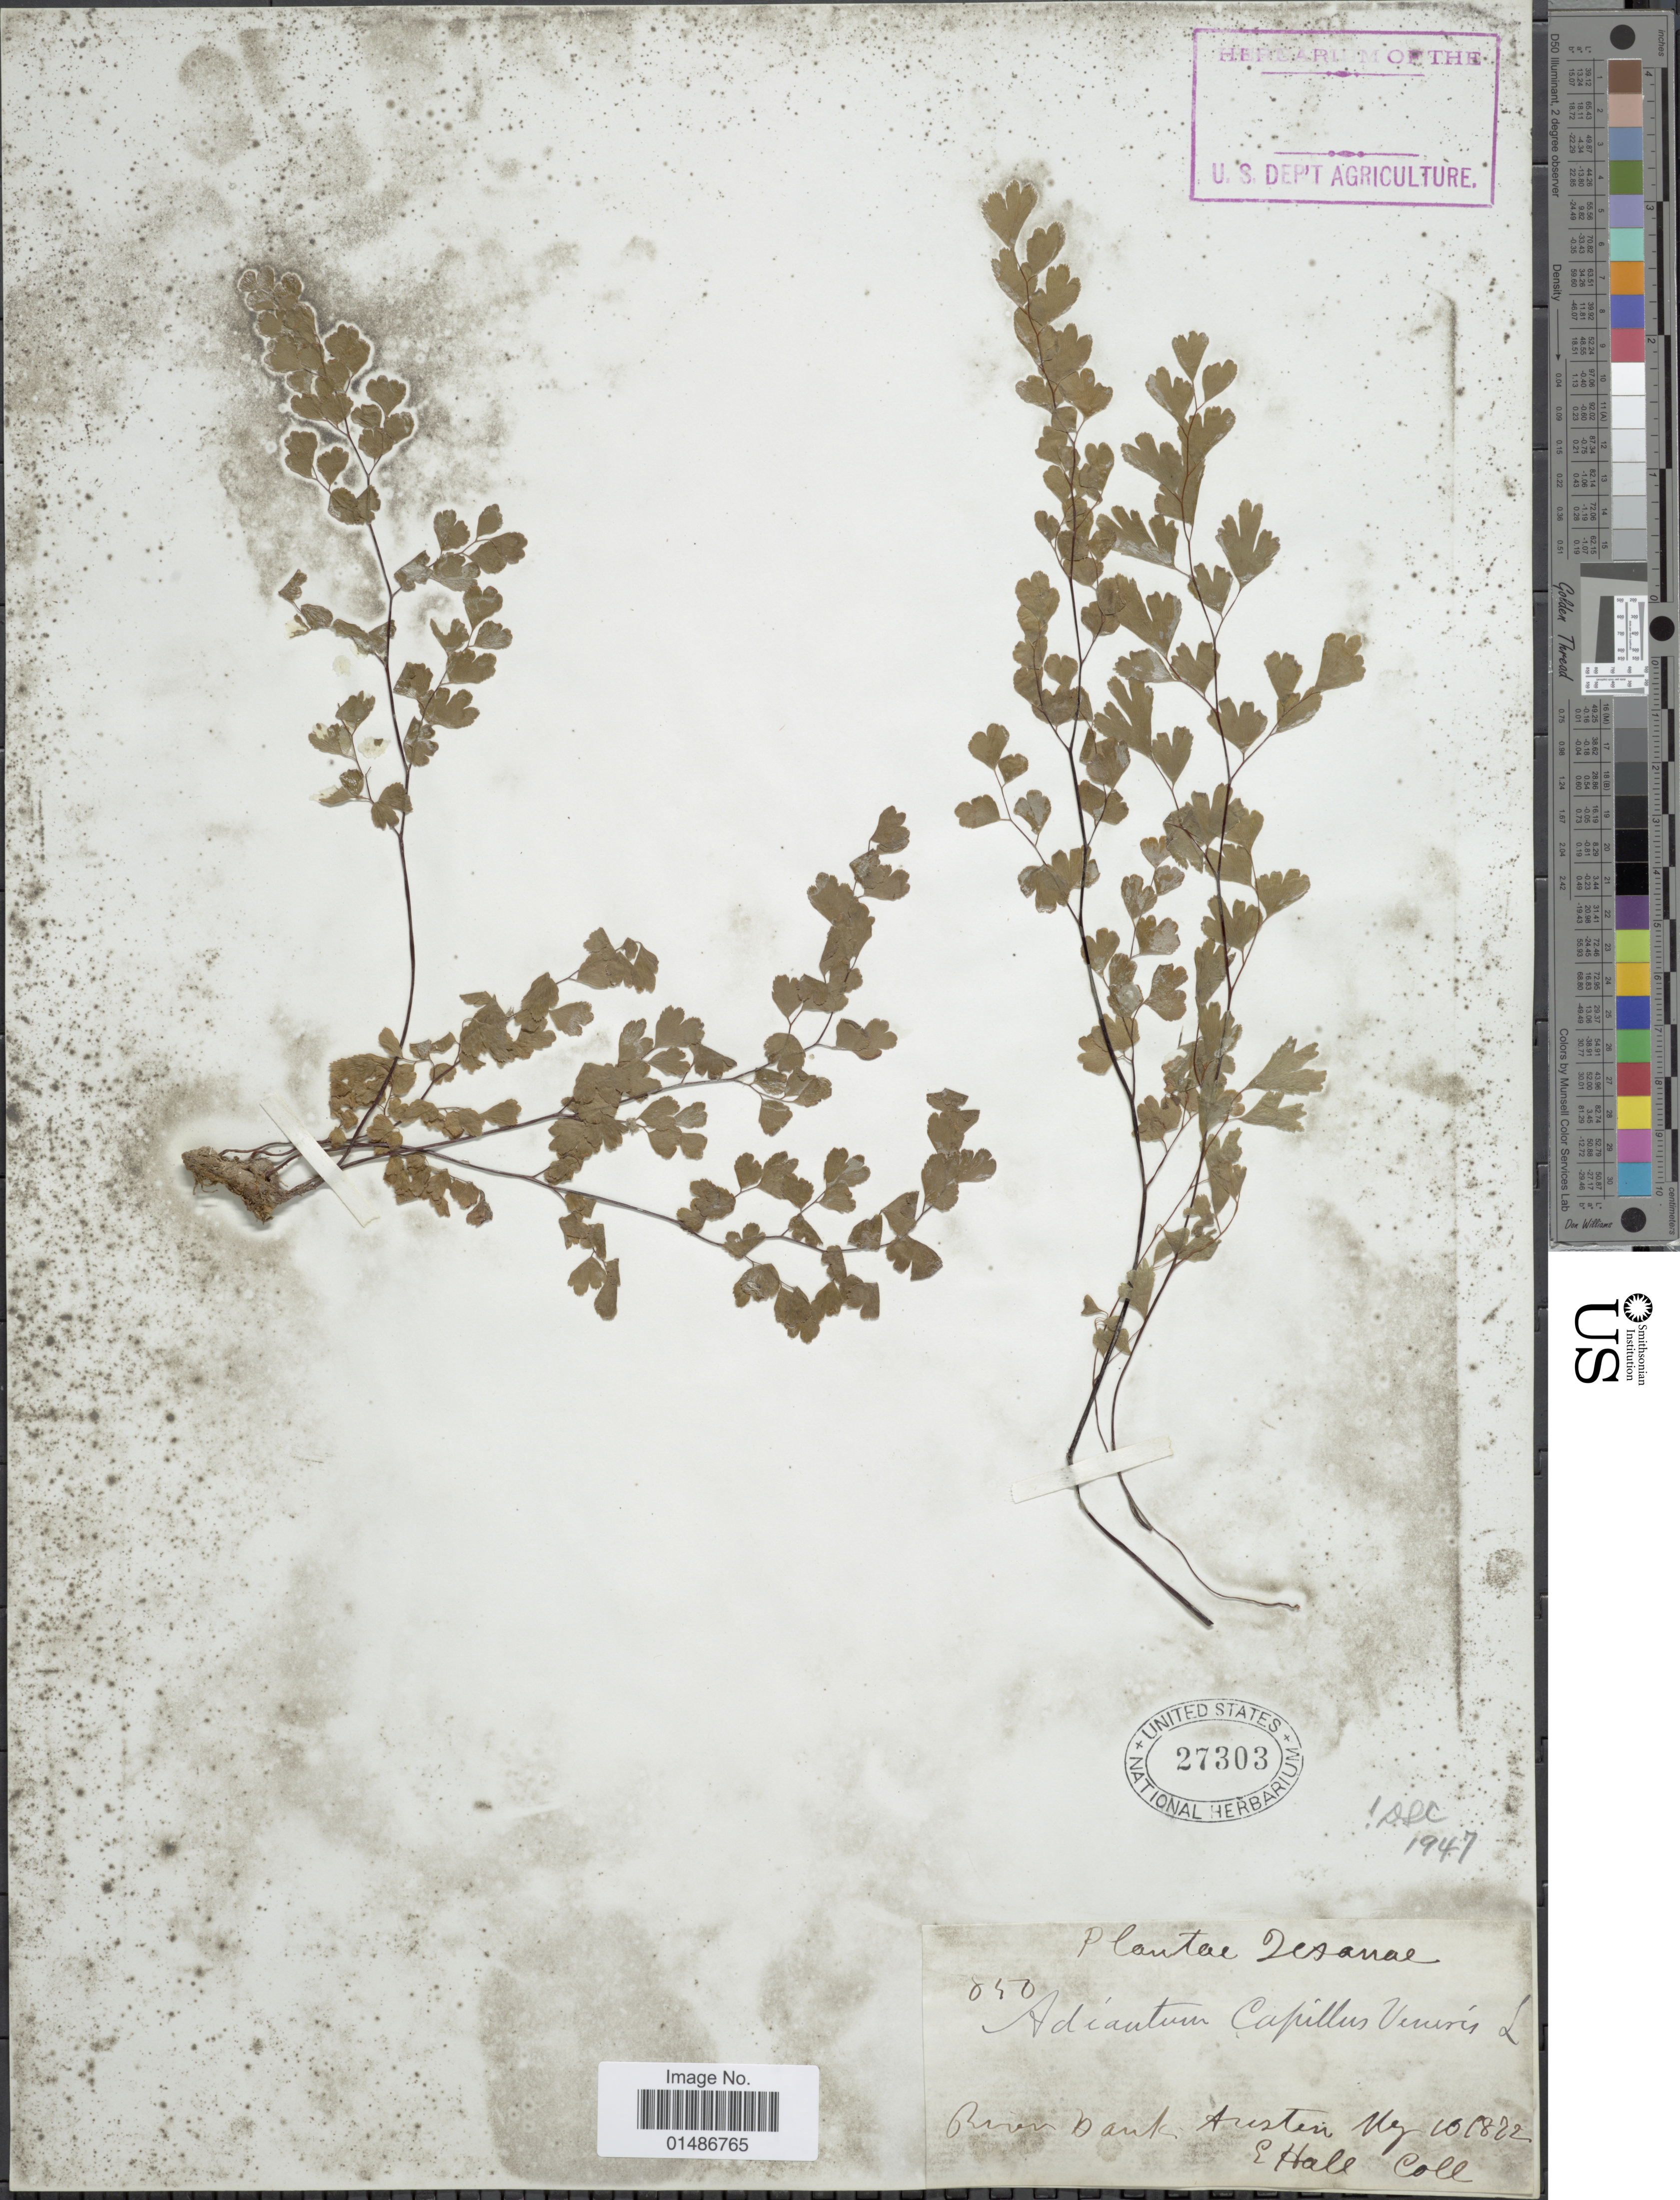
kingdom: Plantae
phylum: Tracheophyta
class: Polypodiopsida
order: Polypodiales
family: Pteridaceae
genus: Adiantum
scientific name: Adiantum capillus-veneris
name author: L.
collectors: E. Hall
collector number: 850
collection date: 1872-05-10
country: United States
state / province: Texas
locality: Texanae. River bank Austin.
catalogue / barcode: US 27303